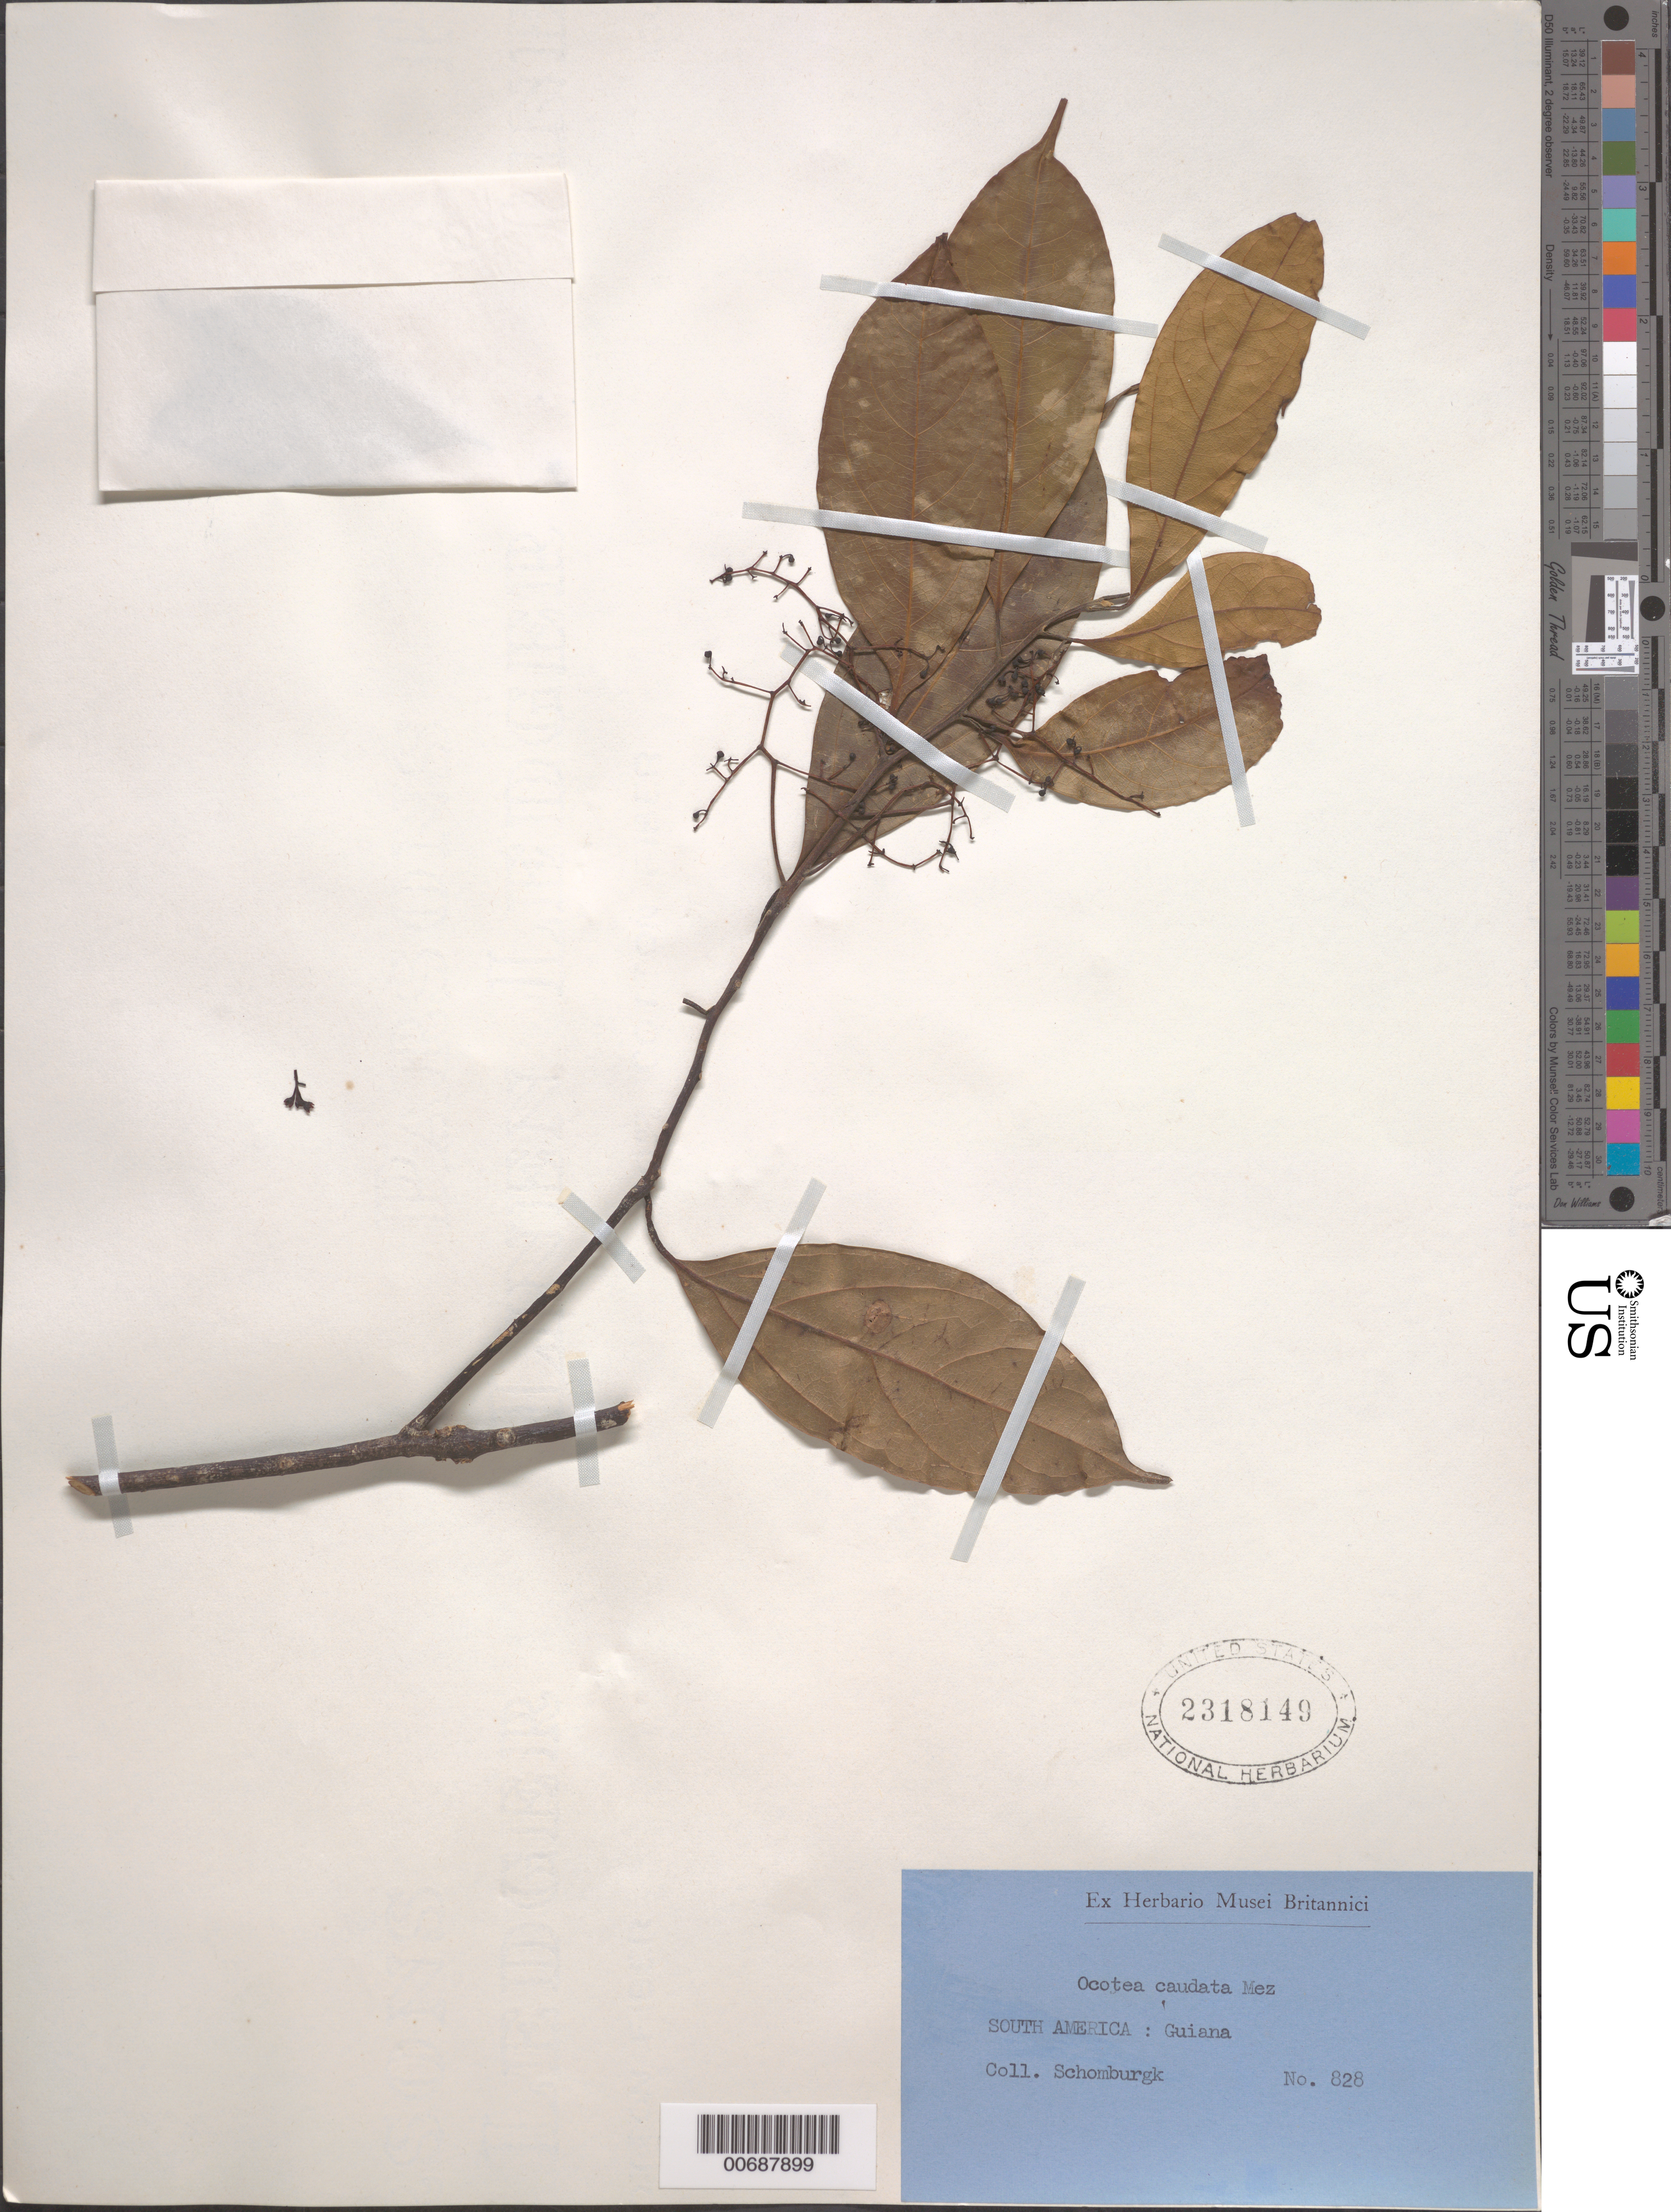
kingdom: Plantae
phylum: Tracheophyta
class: Magnoliopsida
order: Laurales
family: Lauraceae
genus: Ocotea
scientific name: Ocotea caudata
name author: (Nees) Mez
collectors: -- Schomburgk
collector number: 828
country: Guyana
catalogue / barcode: US 2318149